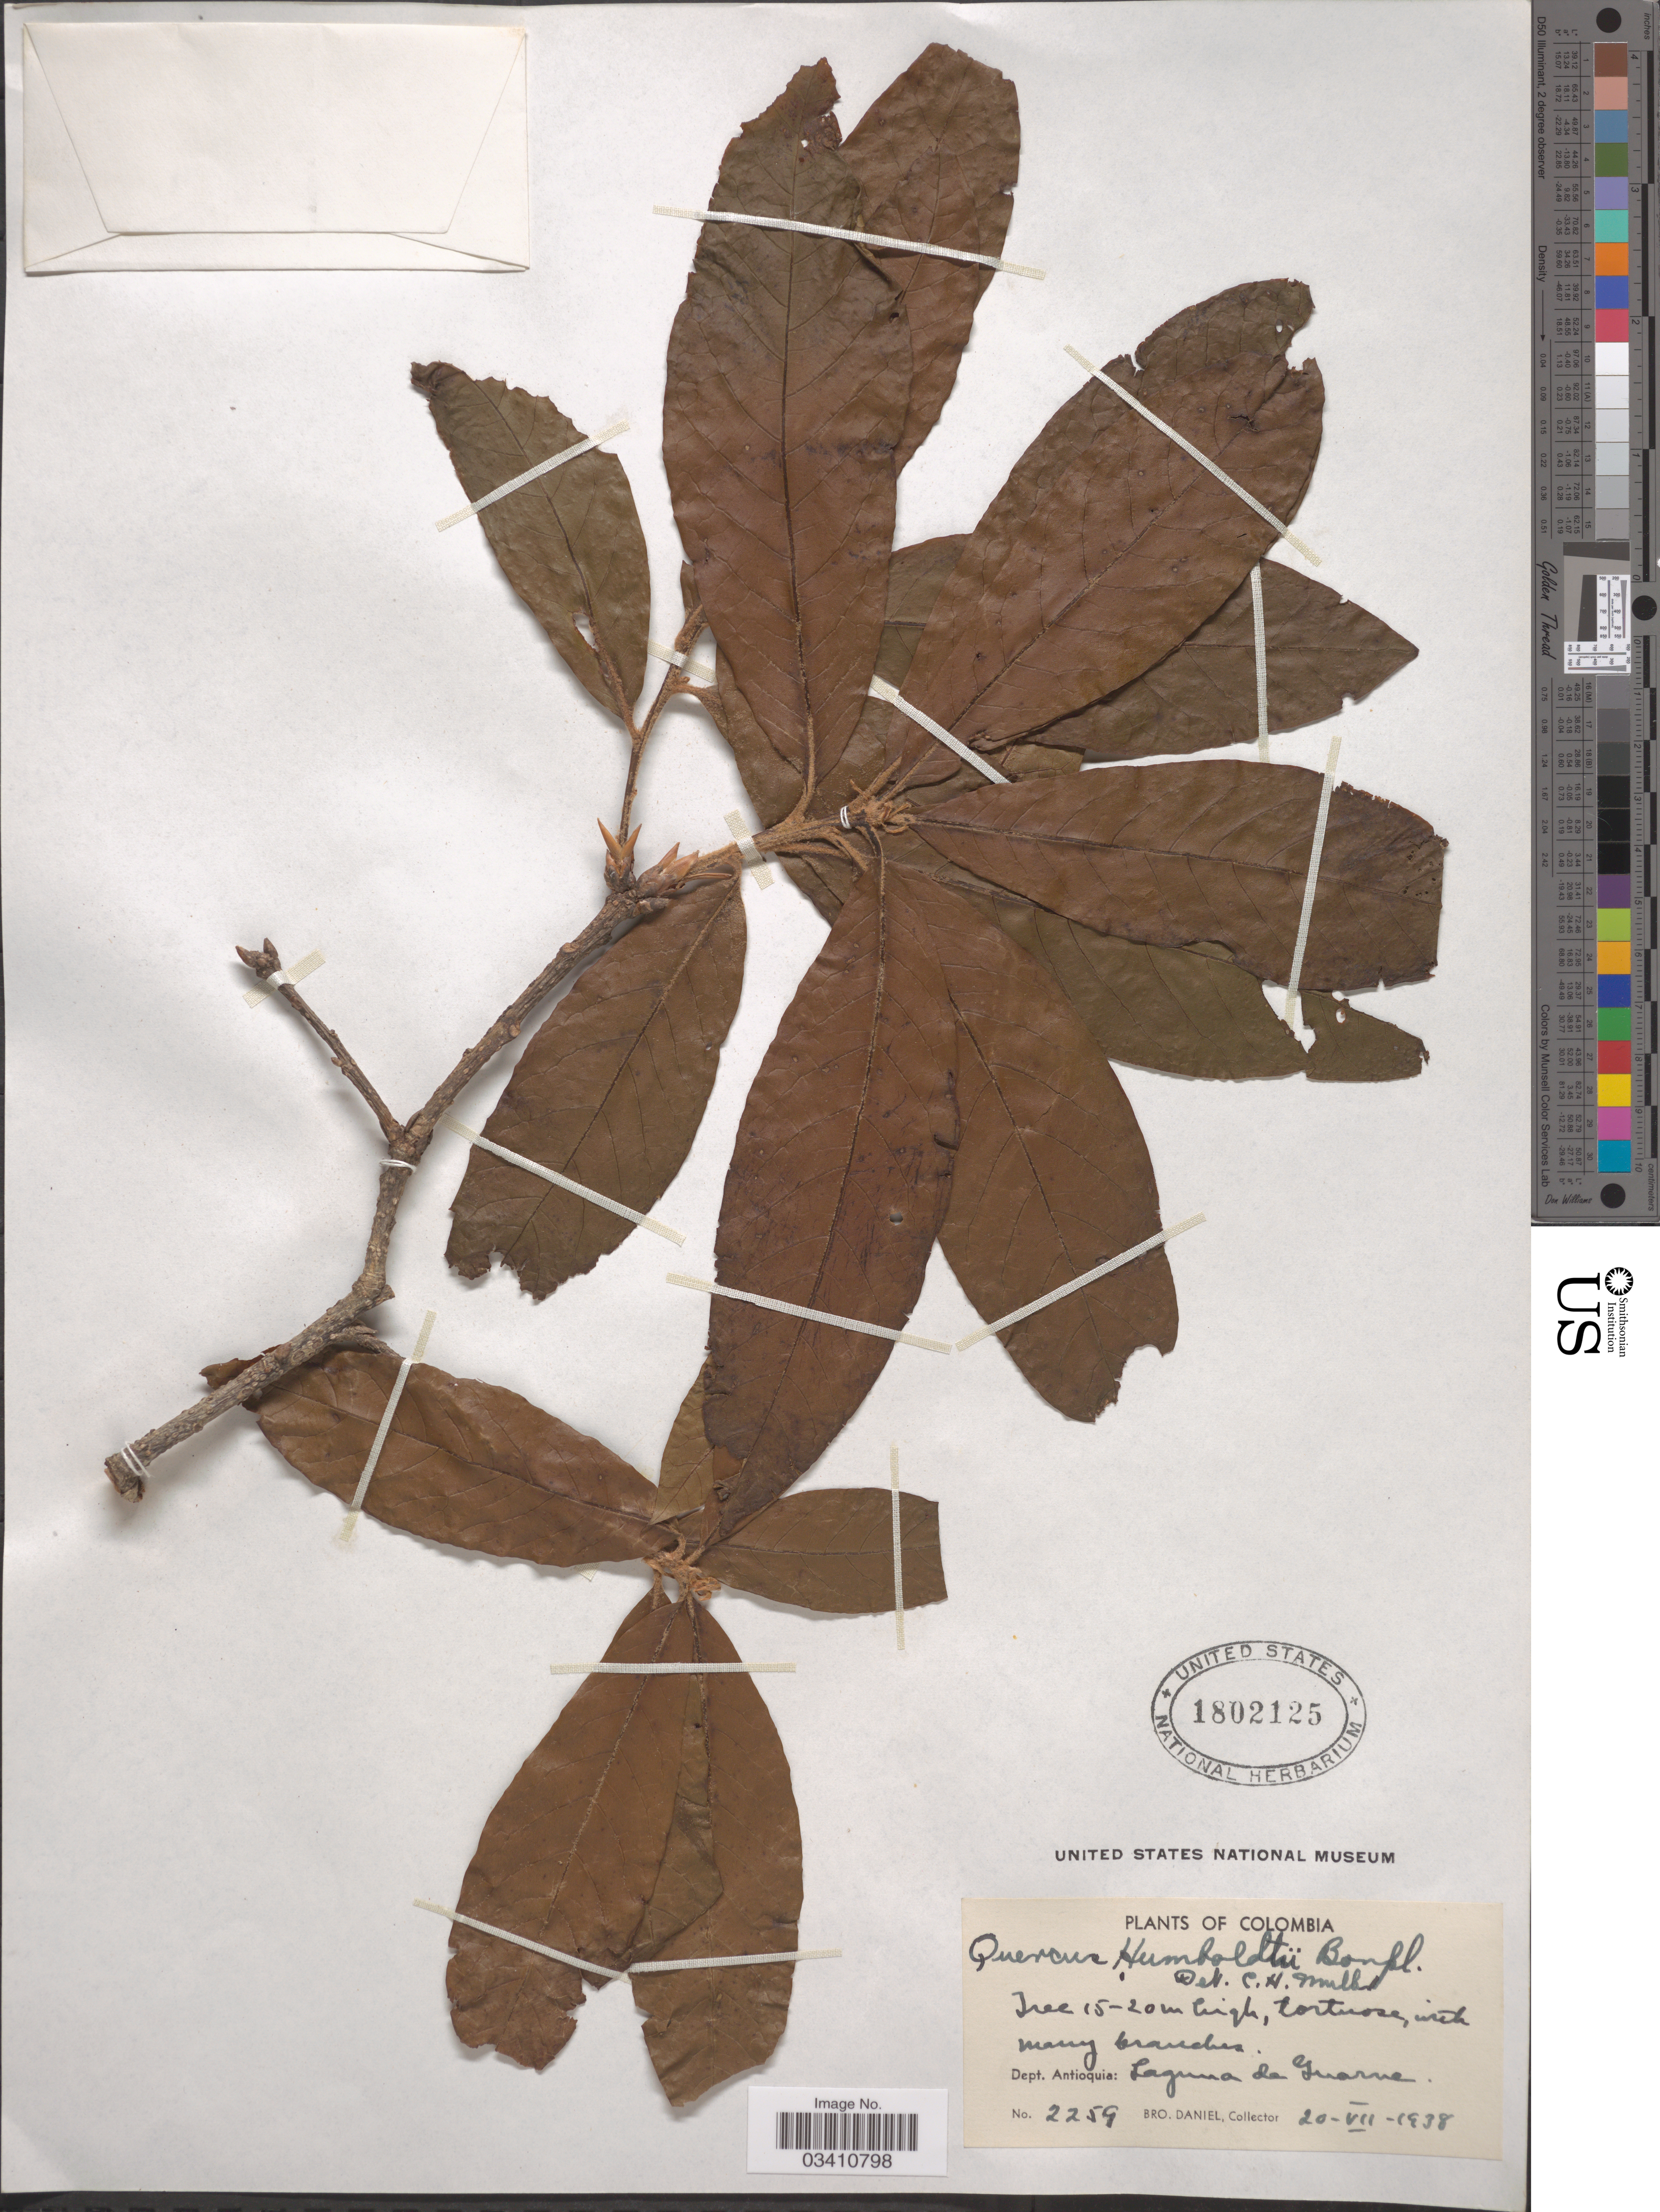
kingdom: Plantae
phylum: Tracheophyta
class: Magnoliopsida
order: Fagales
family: Fagaceae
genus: Quercus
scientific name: Quercus humboldtii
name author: Bonpl.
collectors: Bro. Daniel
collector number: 2259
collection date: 1938-07-20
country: Colombia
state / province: Antioquia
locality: Dept. Antioquia: Laguna de Guarne.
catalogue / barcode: US 1802125